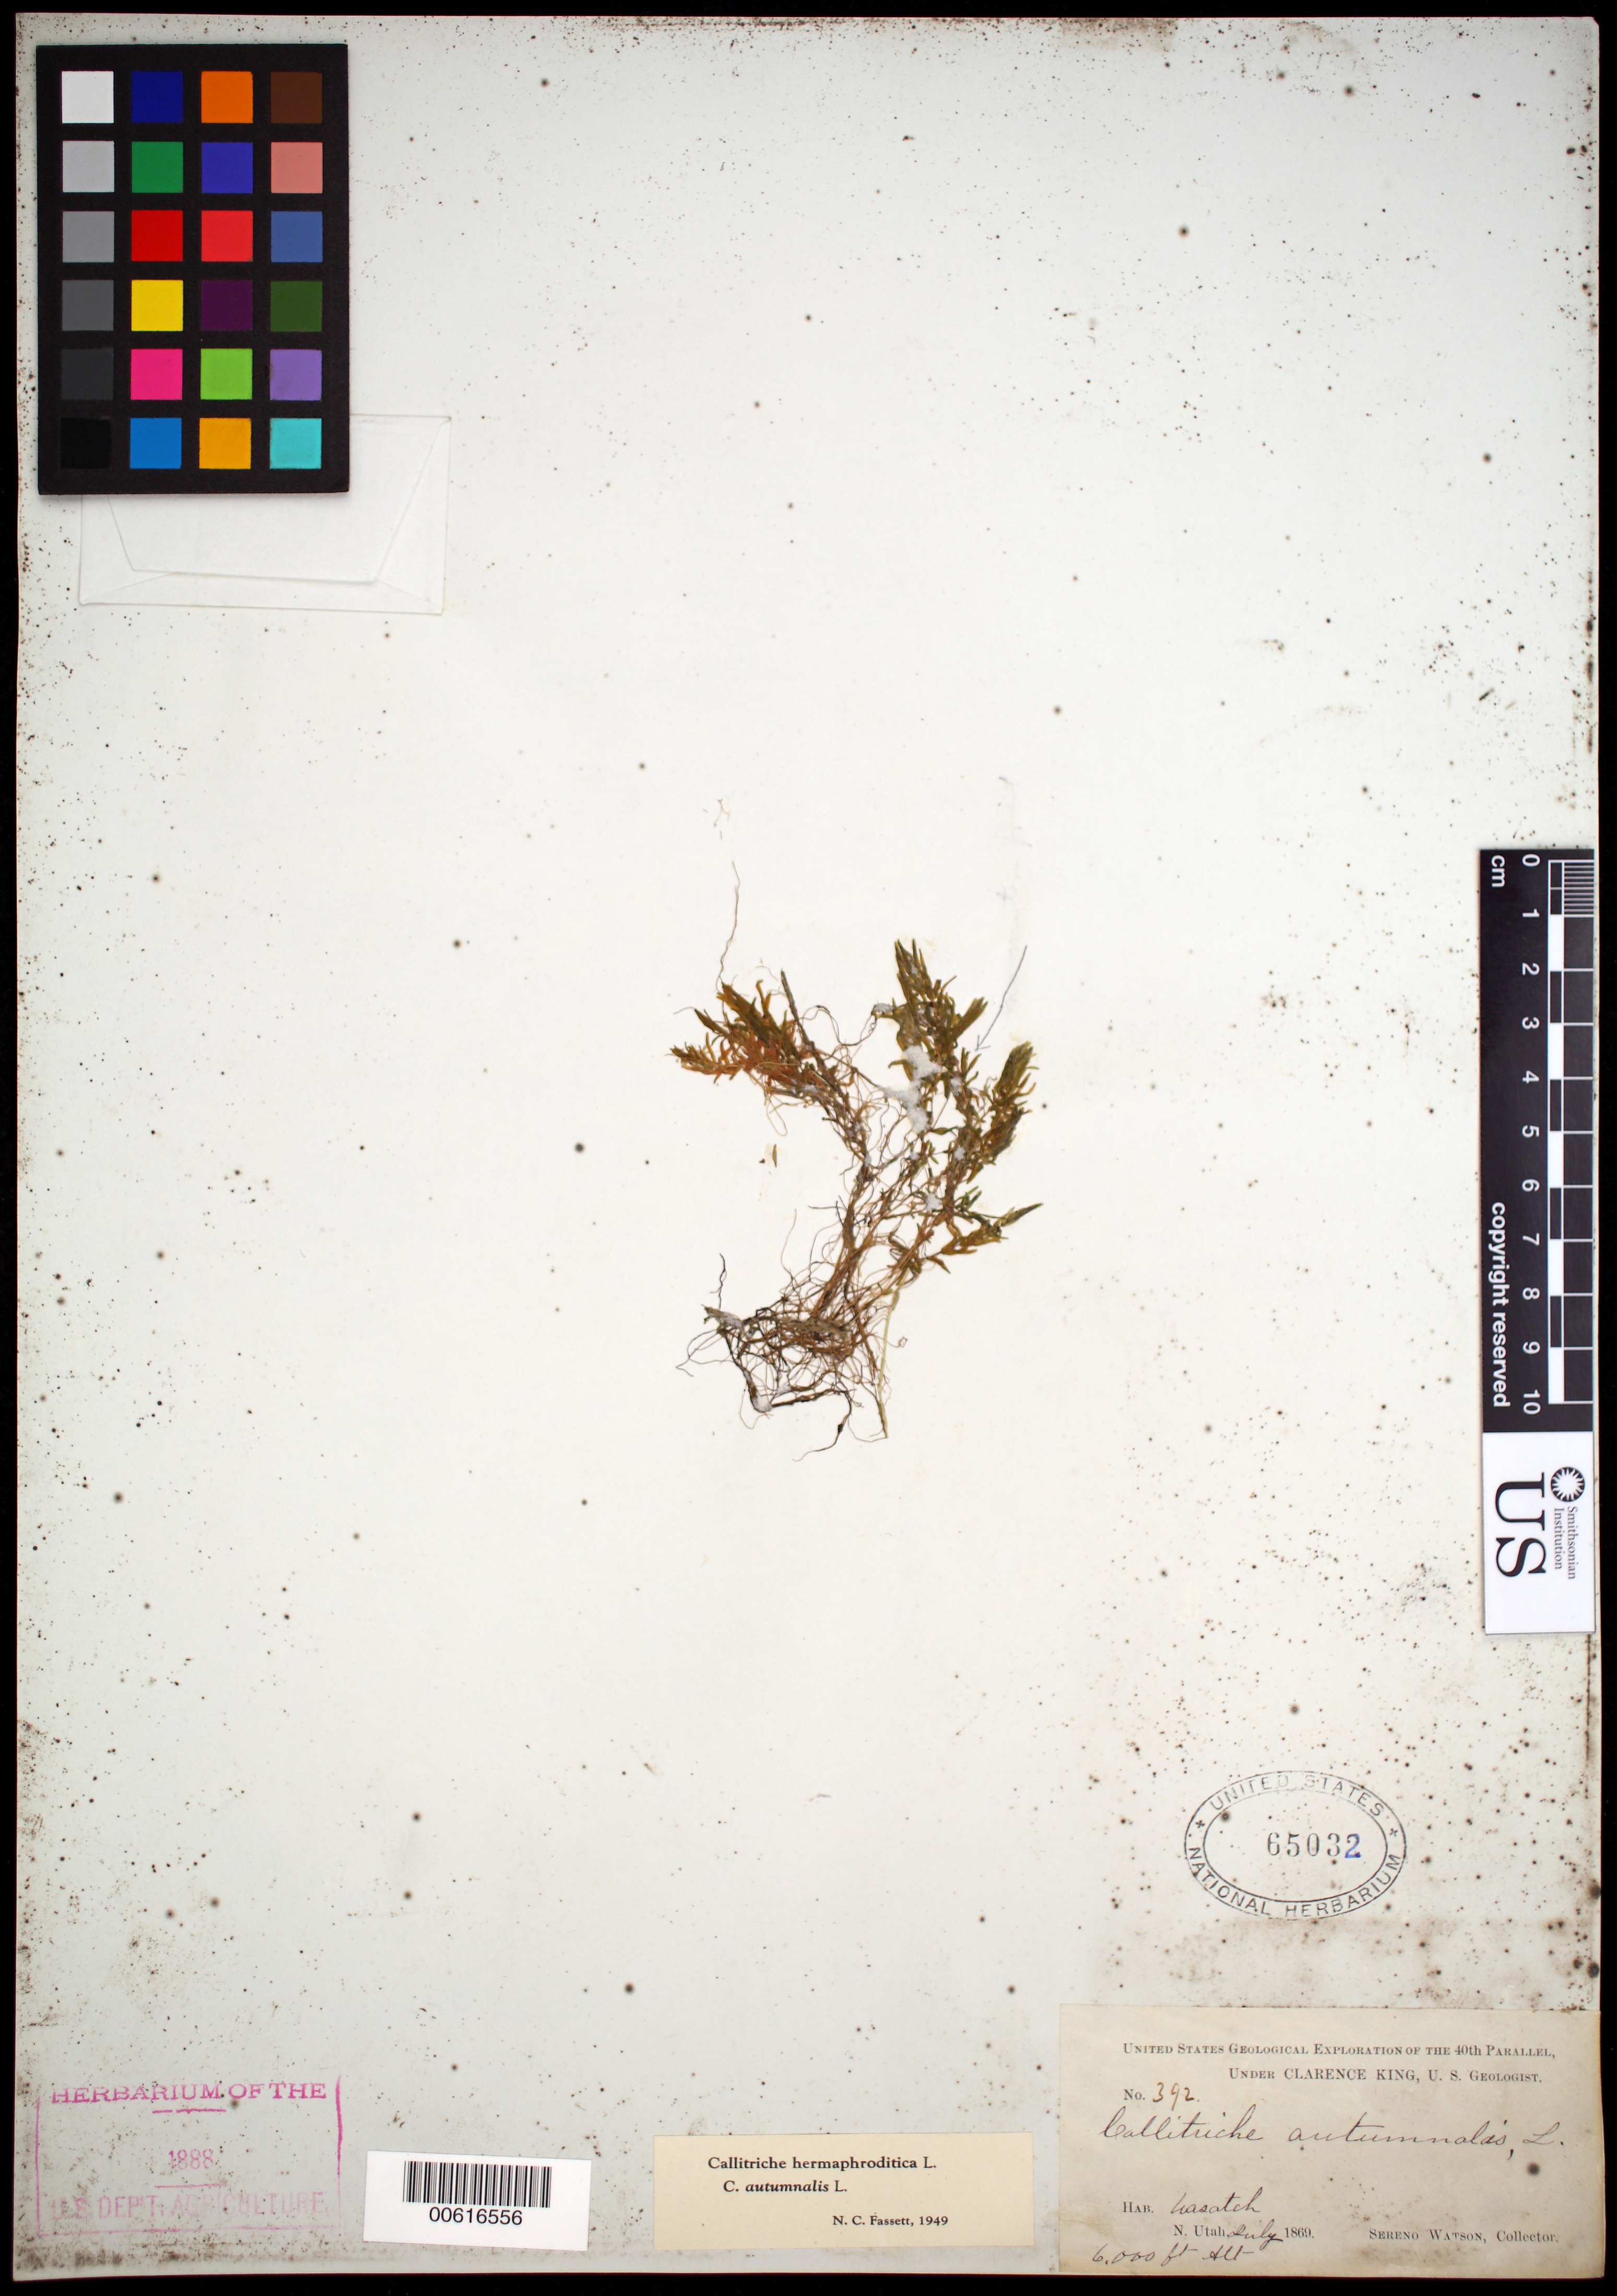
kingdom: Plantae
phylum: Tracheophyta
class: Magnoliopsida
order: Lamiales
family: Plantaginaceae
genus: Callitriche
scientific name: Callitriche hermaphroditica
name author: L.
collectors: S. Watson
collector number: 392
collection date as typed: Jul 1869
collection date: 1869-07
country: United States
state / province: Utah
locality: Hasatch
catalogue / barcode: US 65032